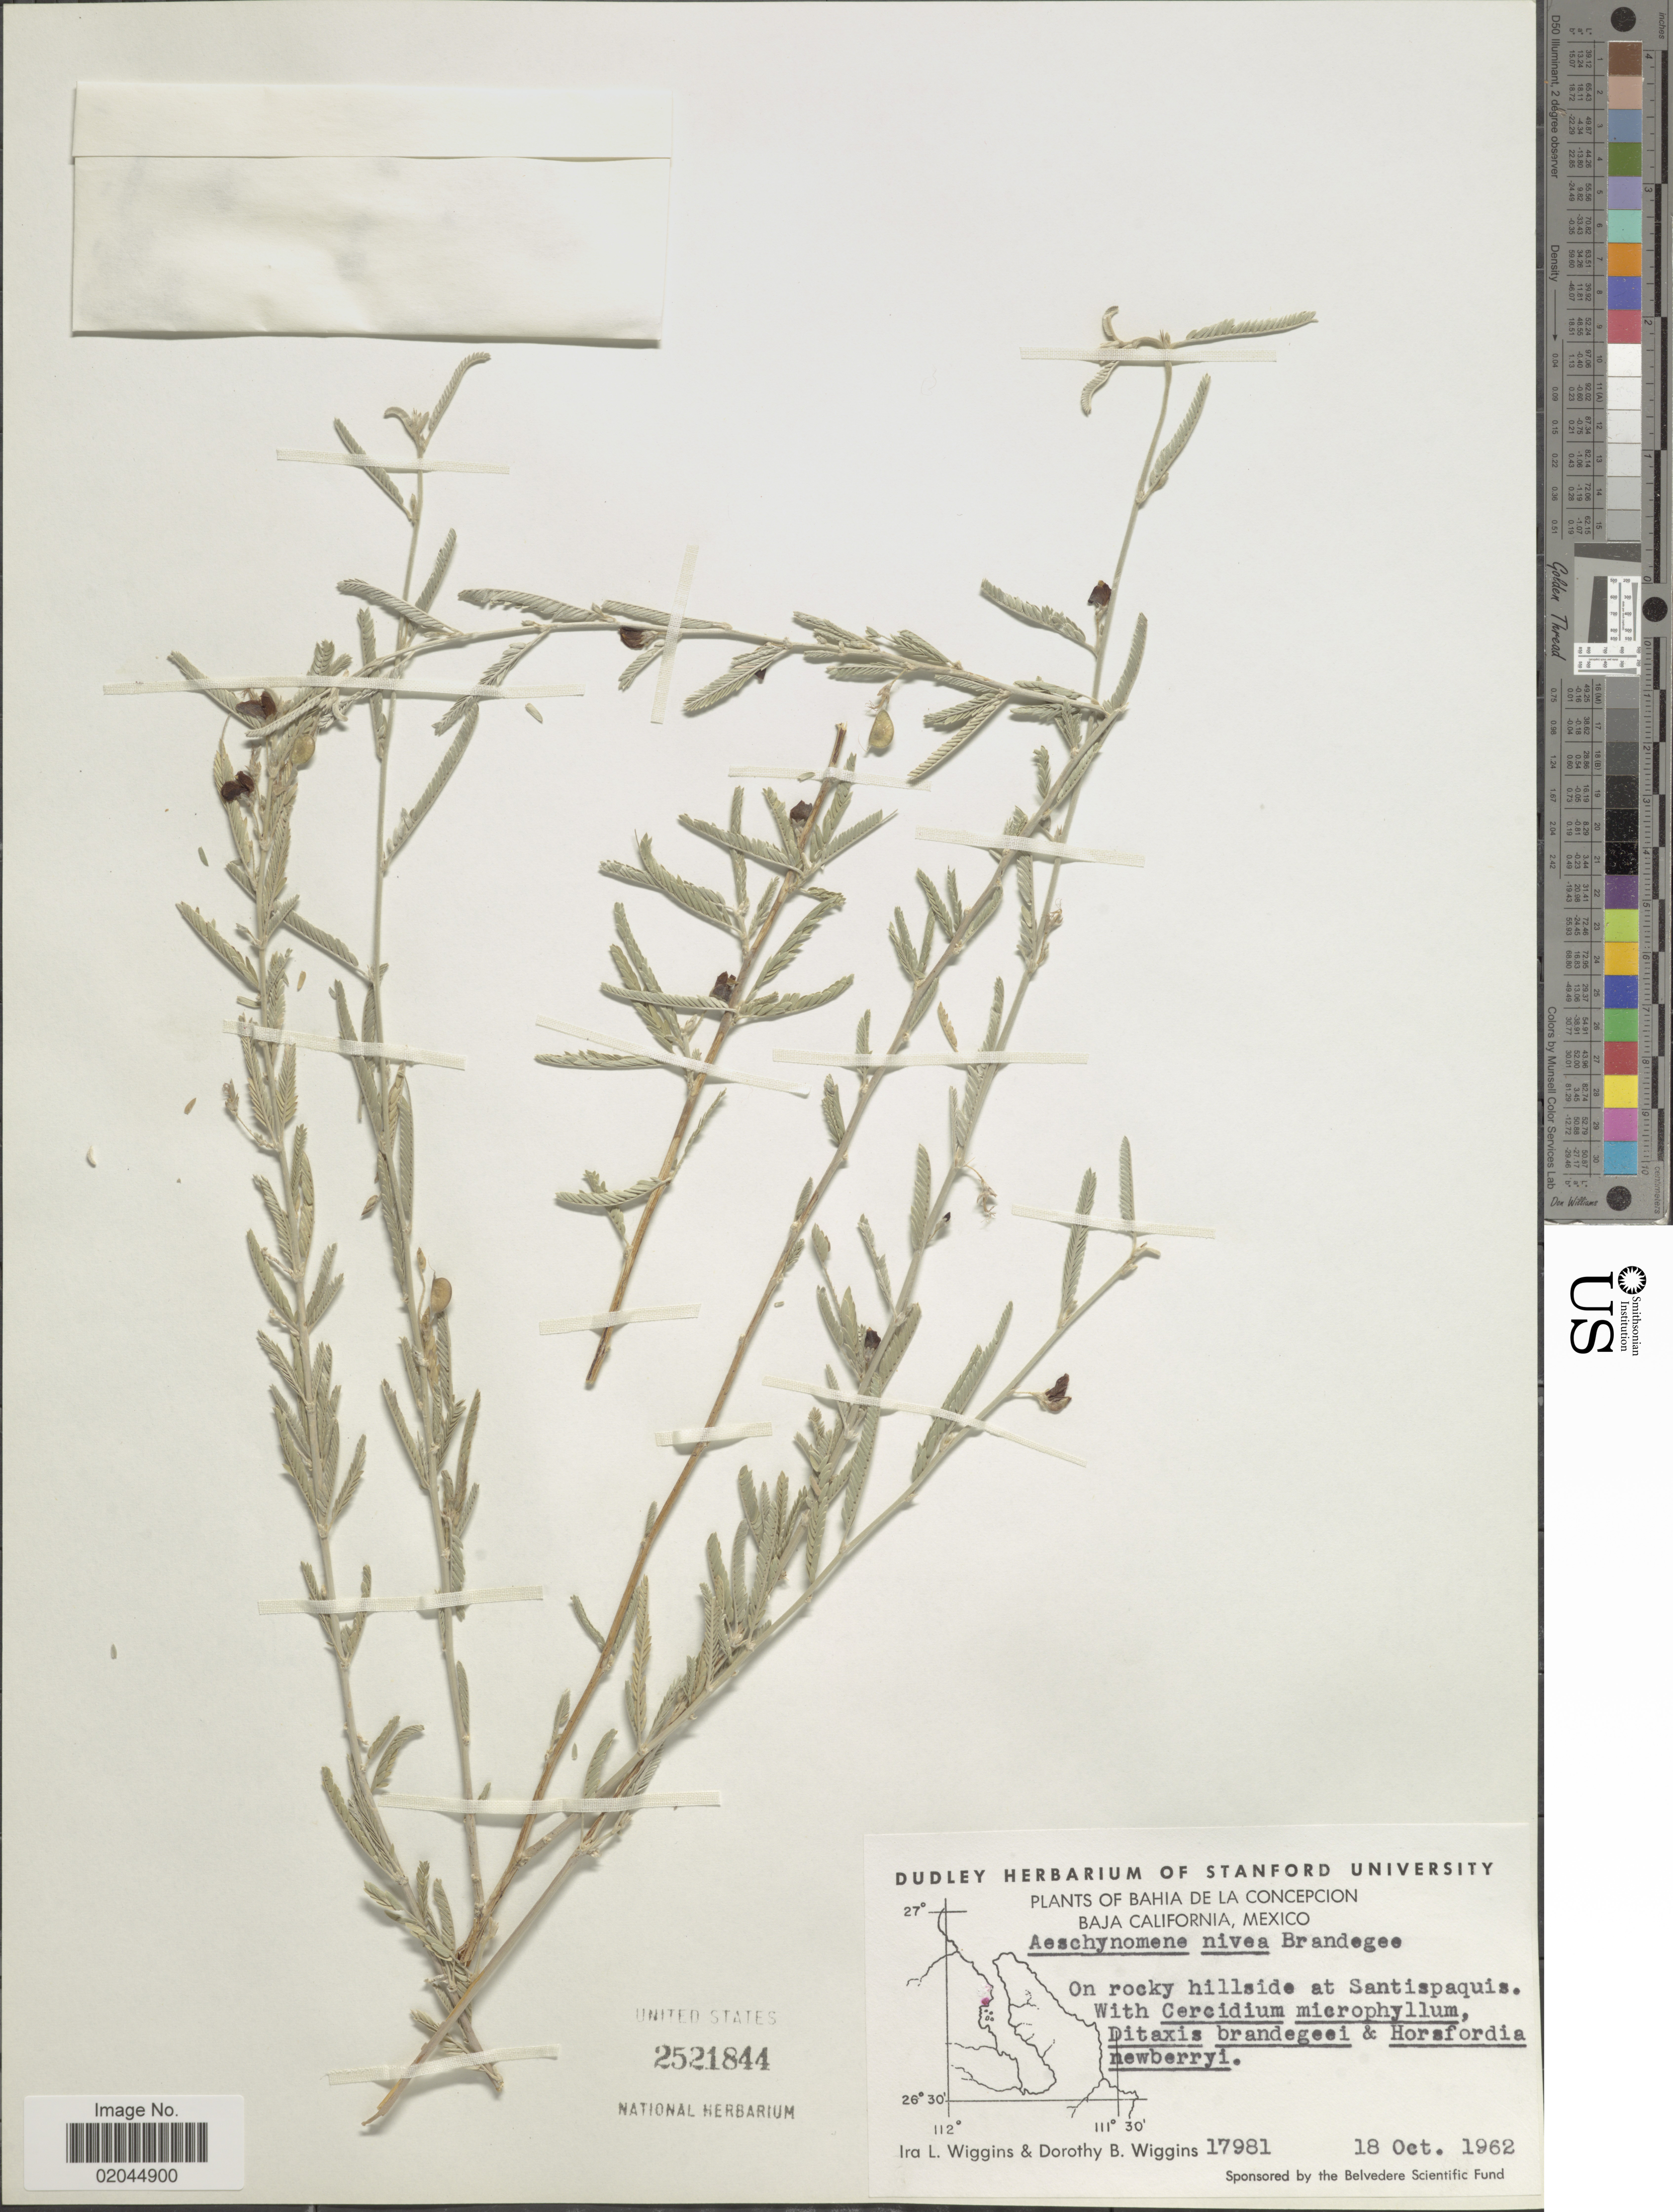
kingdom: Plantae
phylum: Tracheophyta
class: Magnoliopsida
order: Fabales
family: Fabaceae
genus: Aeschynomene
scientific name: Aeschynomene nivea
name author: Brandegee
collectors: I. L. Wiggins & D. B. Wiggins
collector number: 17981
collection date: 1962-10-18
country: Mexico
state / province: Baja California Sur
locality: Bahia de la Concepcion, Baja California, Mexico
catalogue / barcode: US 2521844